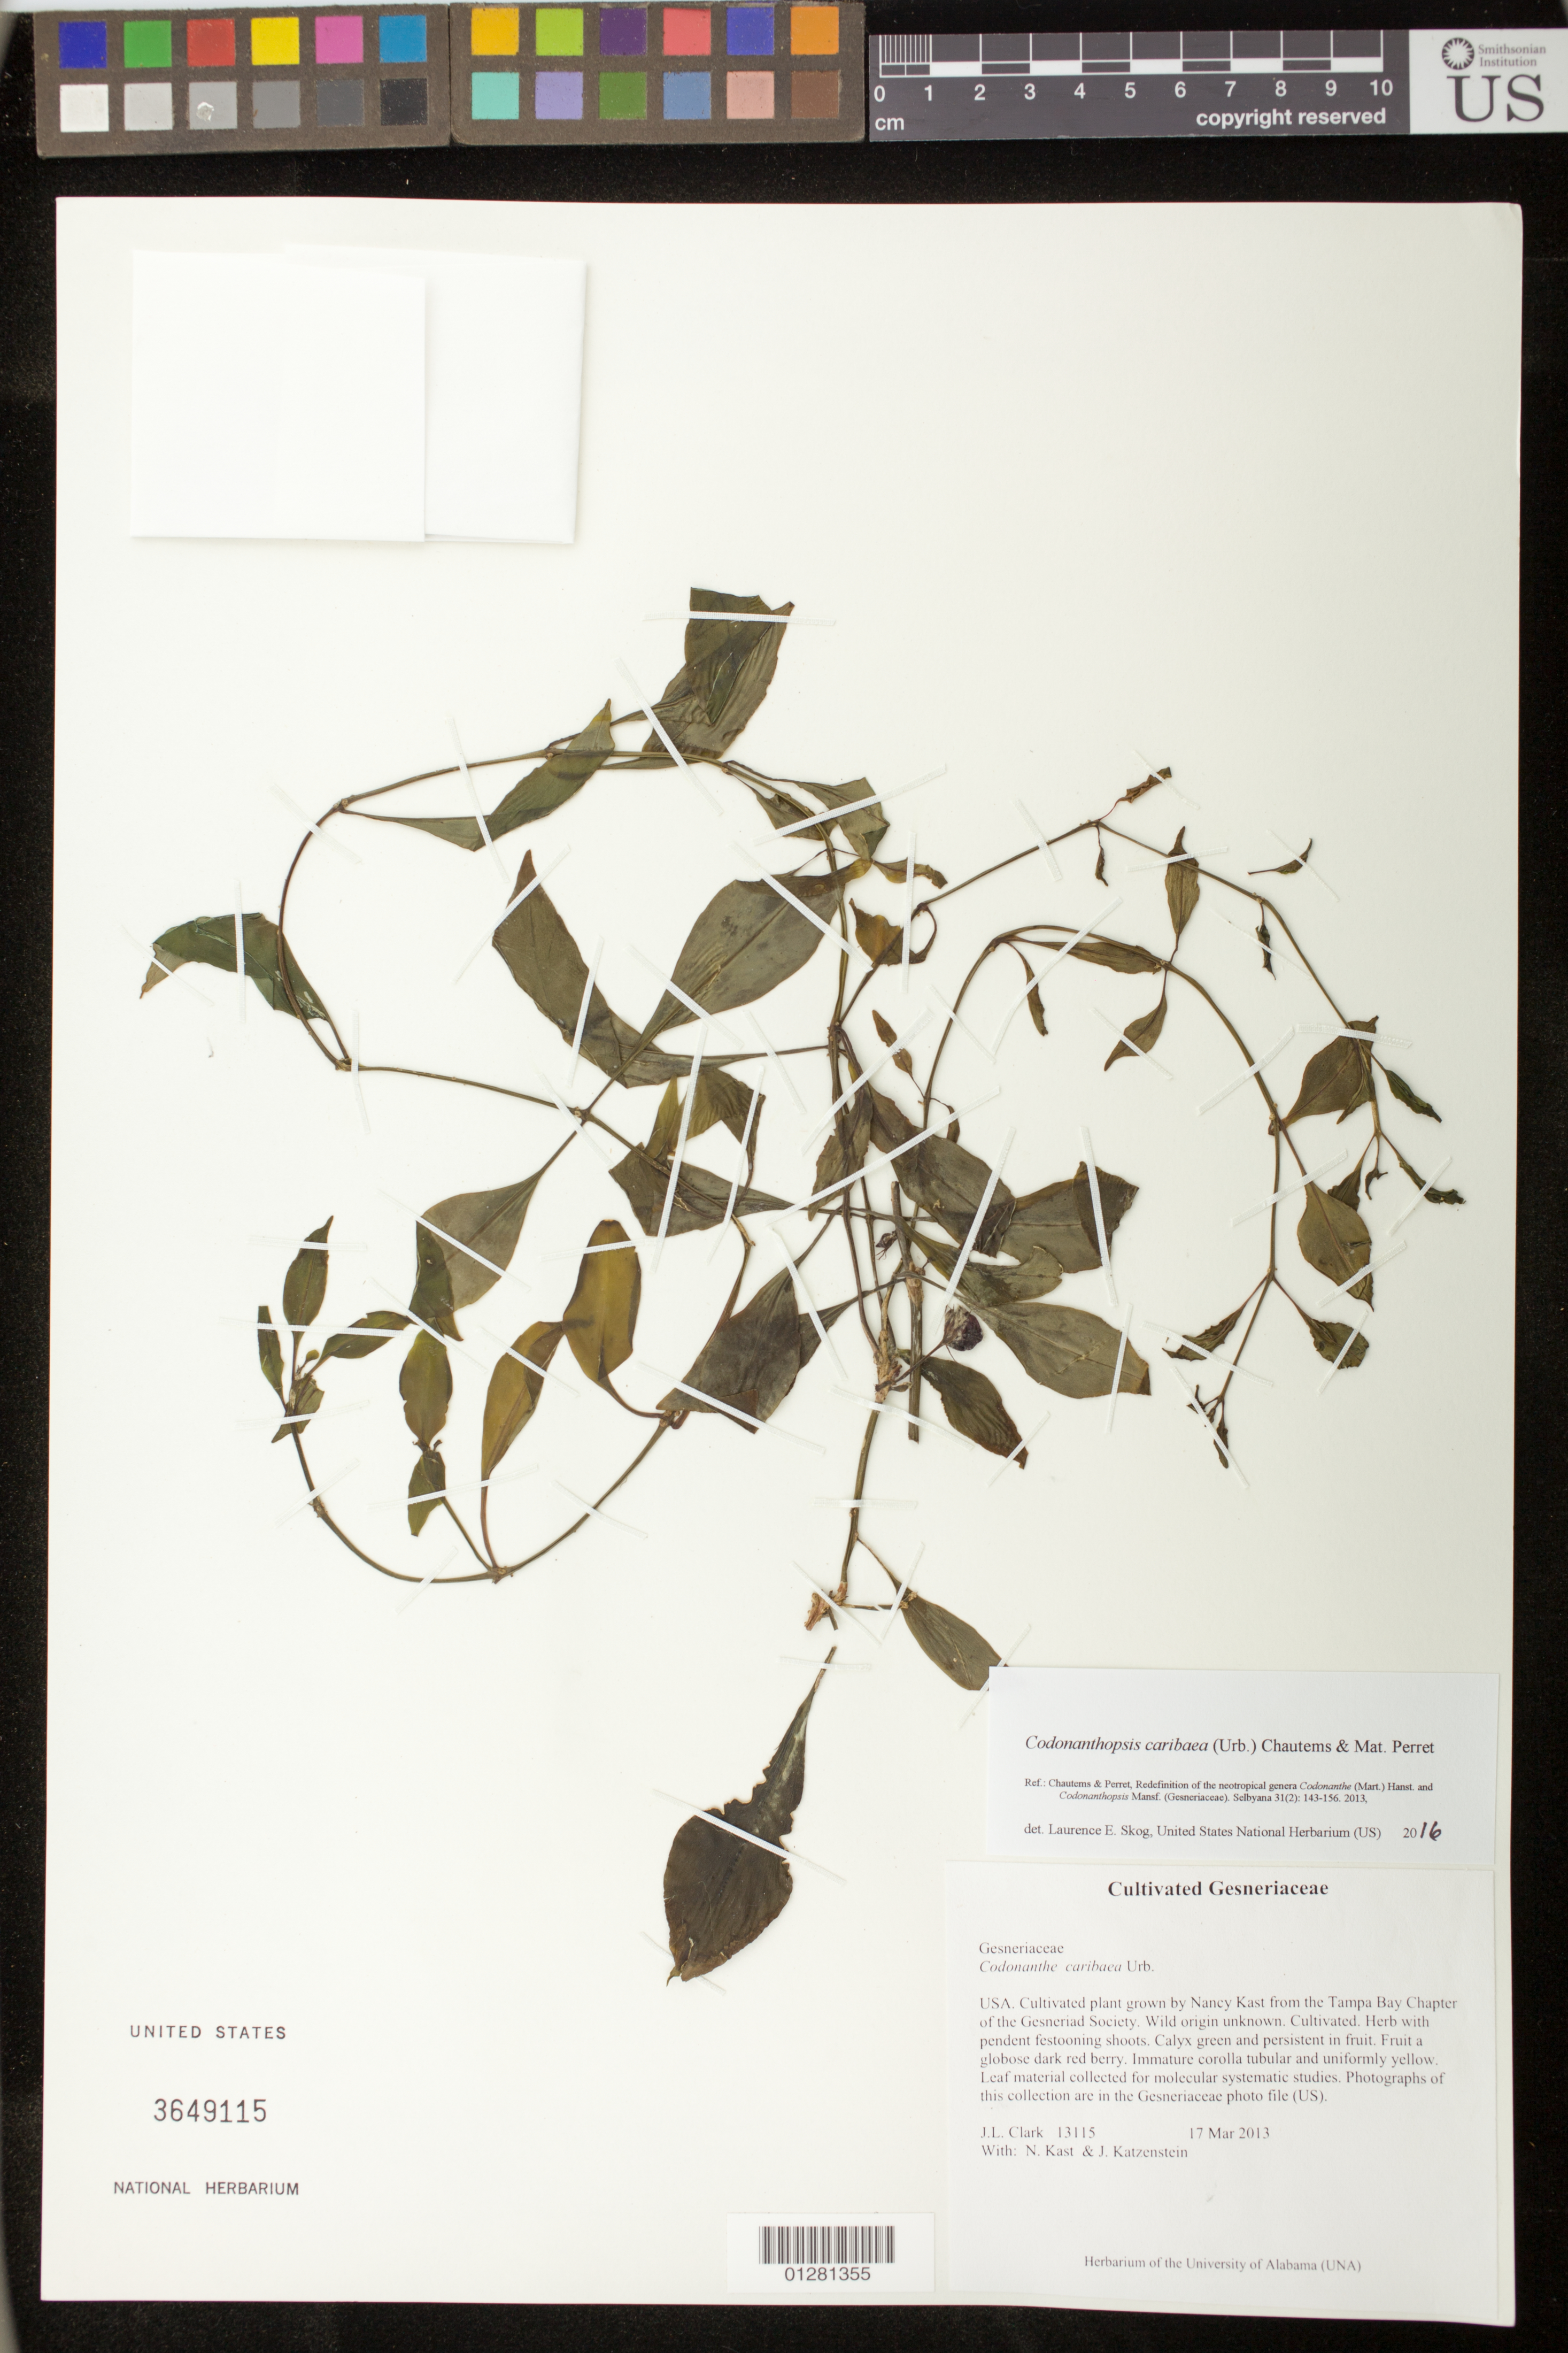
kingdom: Plantae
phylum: Tracheophyta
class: Magnoliopsida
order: Lamiales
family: Gesneriaceae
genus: Codonanthopsis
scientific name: Codonanthopsis caribaea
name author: (Urb.) Chautems & Mat.Perret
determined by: Skog, Laurence E.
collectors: J. L. Clark, N. Kast & J. Katzenstein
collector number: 13115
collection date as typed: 17 Mar 2013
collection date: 2013-03-17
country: United States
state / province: Florida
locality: Cultivated plant grown by Nancy Kast from the Tampa Bay Chapter of the Gesneriad Society.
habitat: Cultivated. Herb.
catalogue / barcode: US 3649115